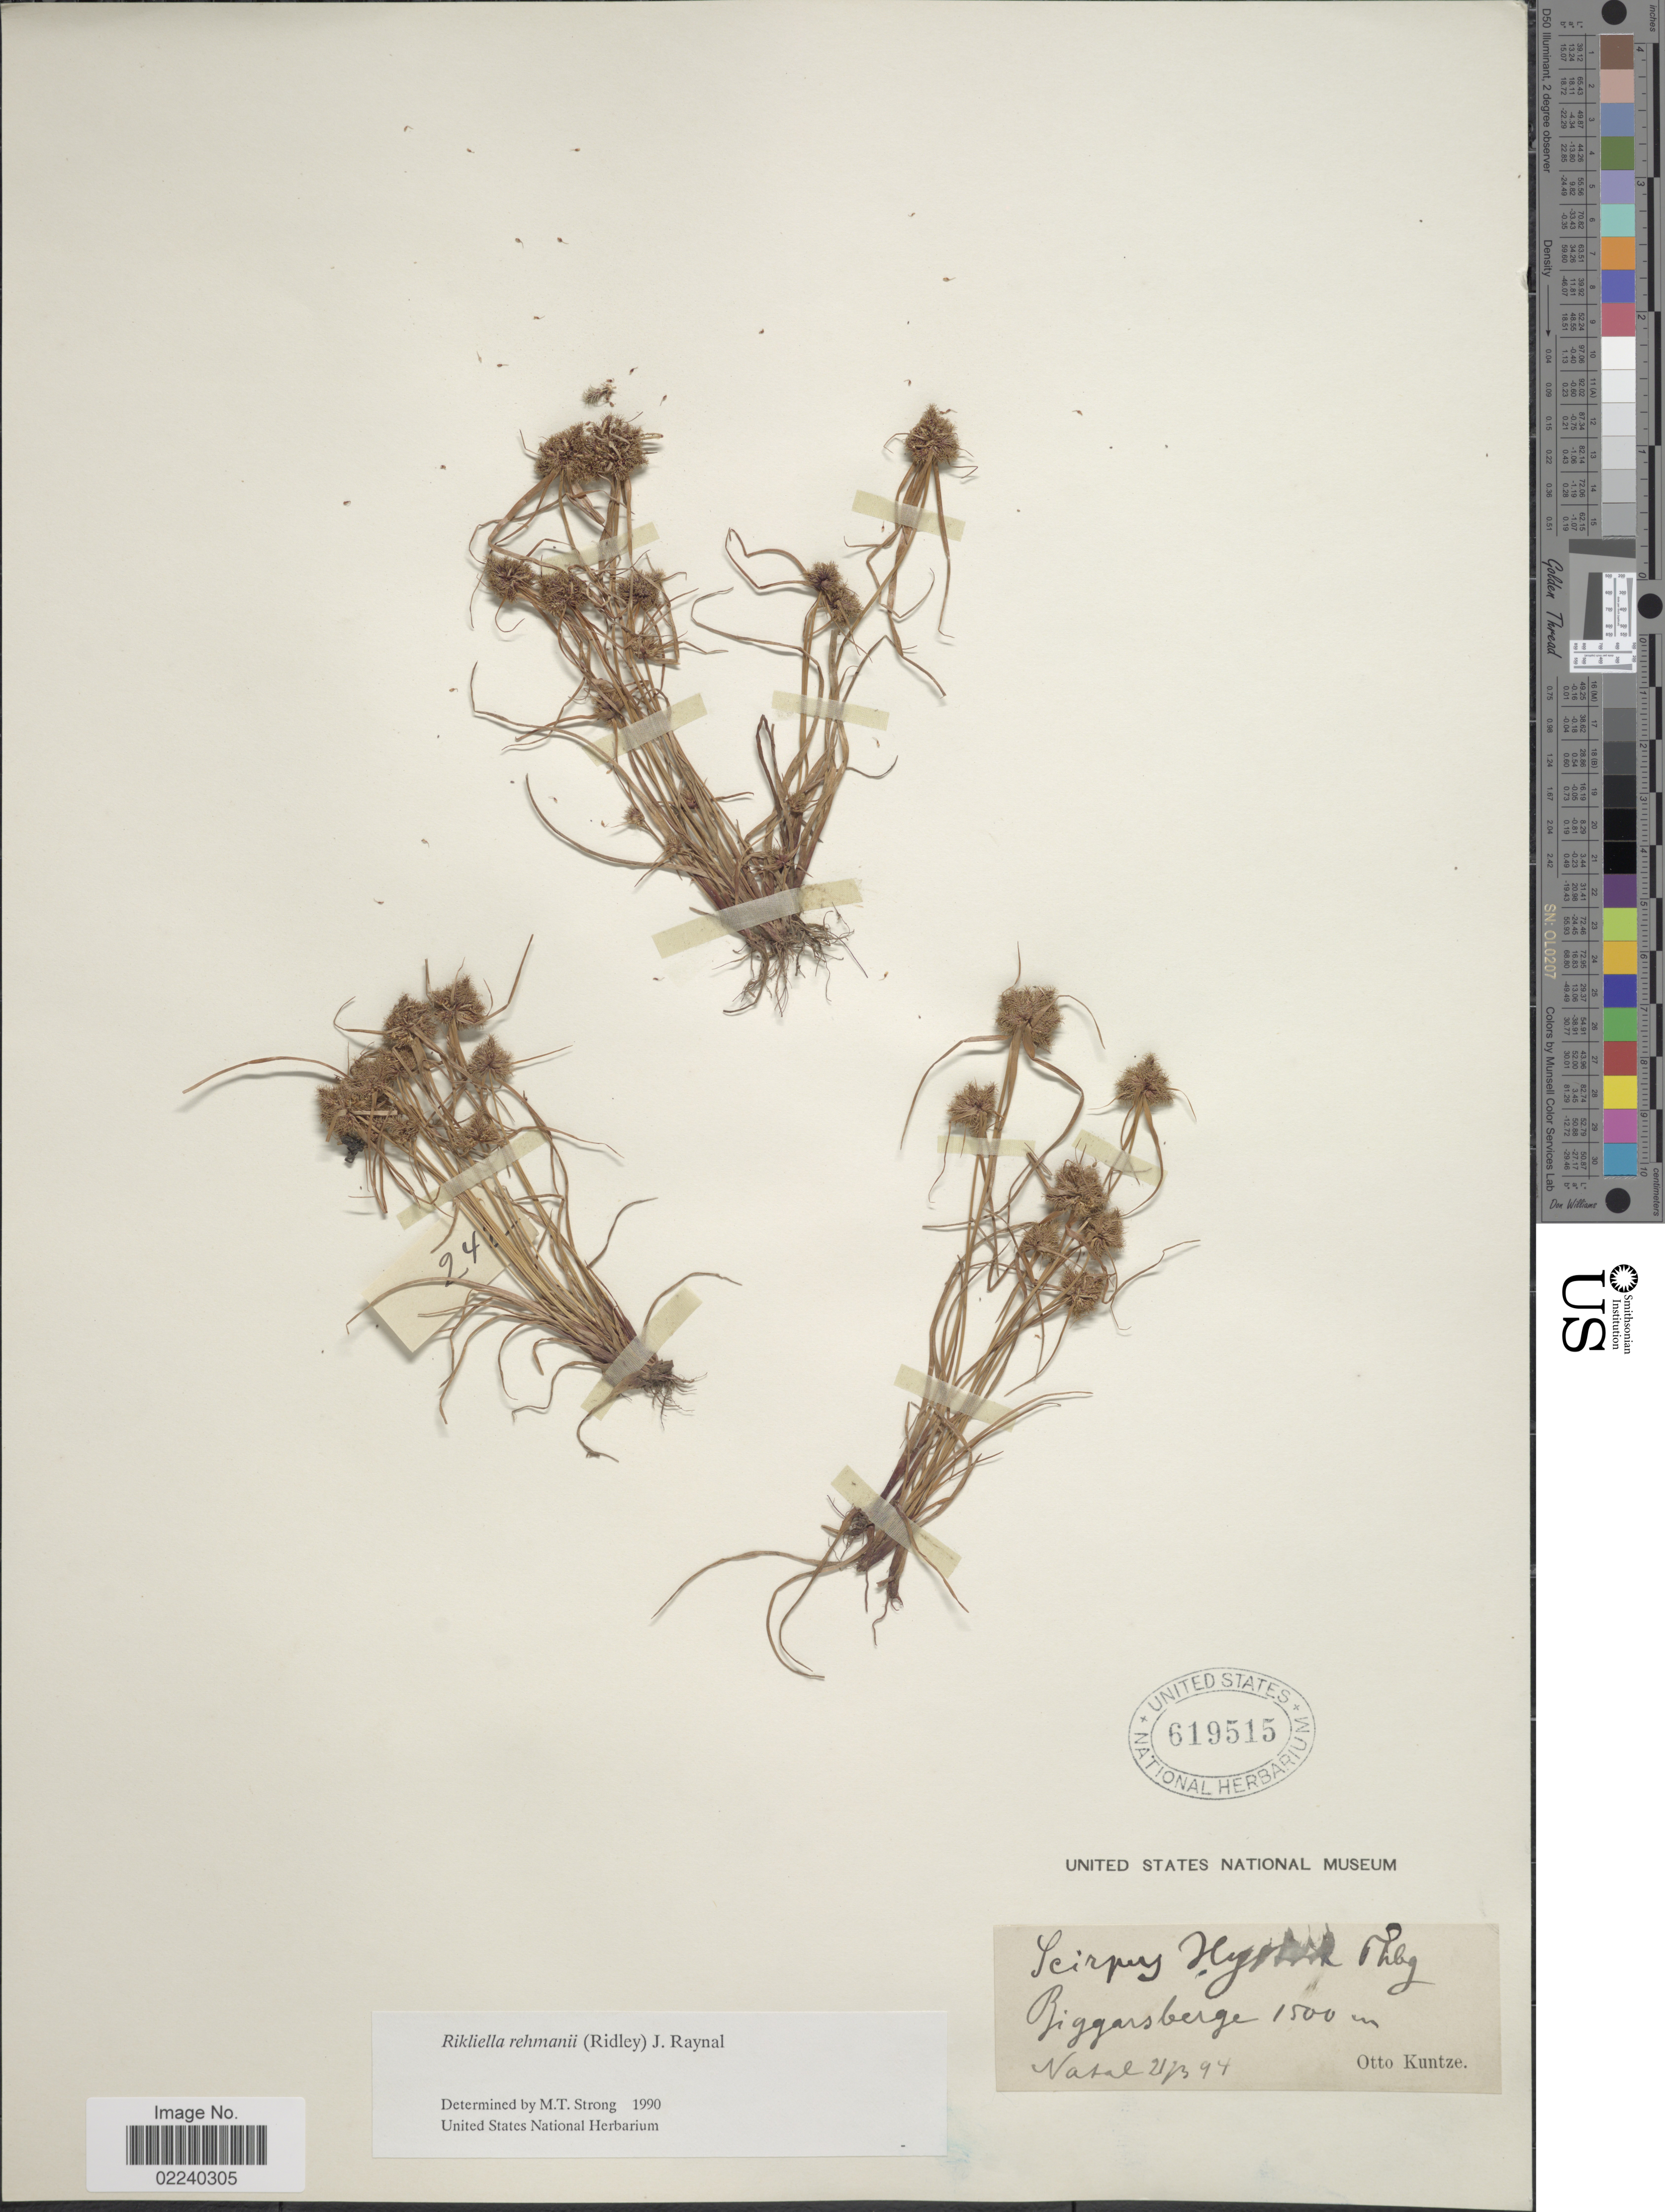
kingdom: Plantae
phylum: Tracheophyta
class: Liliopsida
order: Poales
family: Cyperaceae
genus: Cyperus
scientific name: Cyperus hystricoides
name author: (B. Nord.) Bauters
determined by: Strong, M. T., (US), Smithsonian Institution - National Museum of Natural History (UNITED STATES)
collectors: C.E.O. Kuntze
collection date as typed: Transcribed d/m/y: 21/3/94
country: South Africa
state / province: KwaZulu-Natal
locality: Natal, Biggarsberge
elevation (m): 1500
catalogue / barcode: US 619515